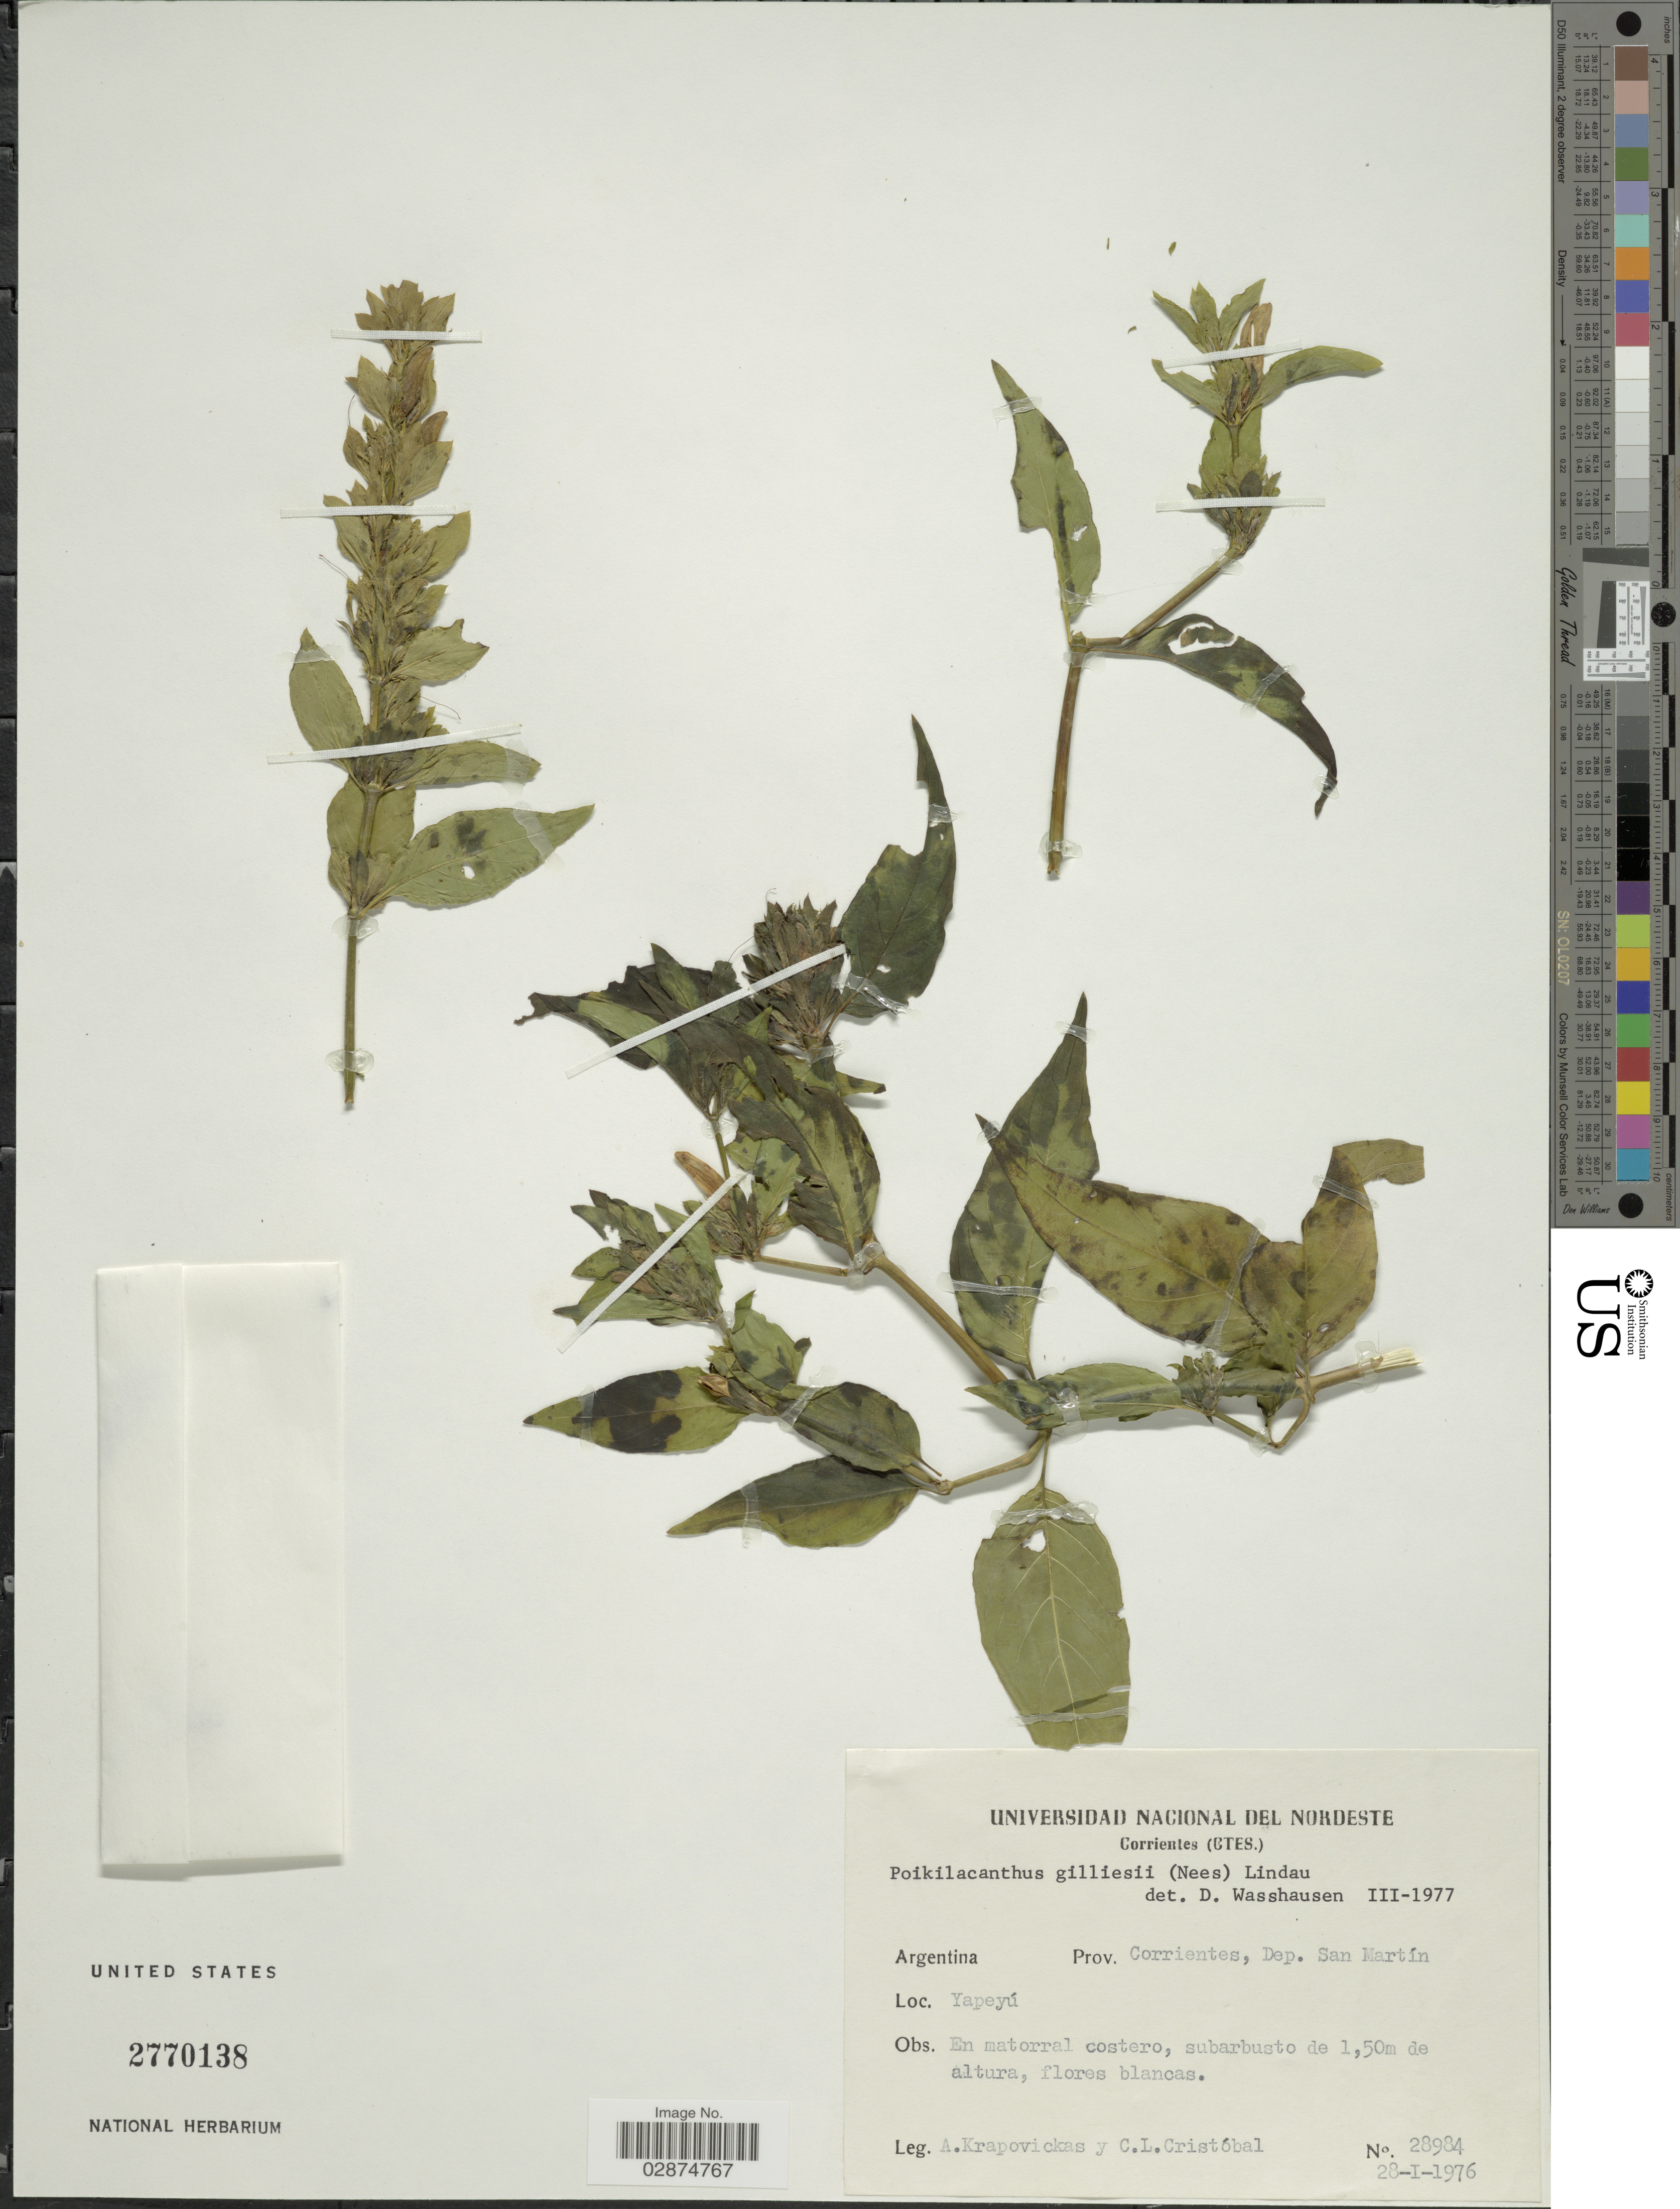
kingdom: Plantae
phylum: Tracheophyta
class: Magnoliopsida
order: Lamiales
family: Acanthaceae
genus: Poikilacanthus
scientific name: Poikilacanthus glandulosus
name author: (Nees) Ariza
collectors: A. Krapovickas & C. L. Cristóbal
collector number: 28984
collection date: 1976-01-28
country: Argentina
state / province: Corrientes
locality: Dep. San Martín. Yapeyú.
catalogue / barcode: US 2770138